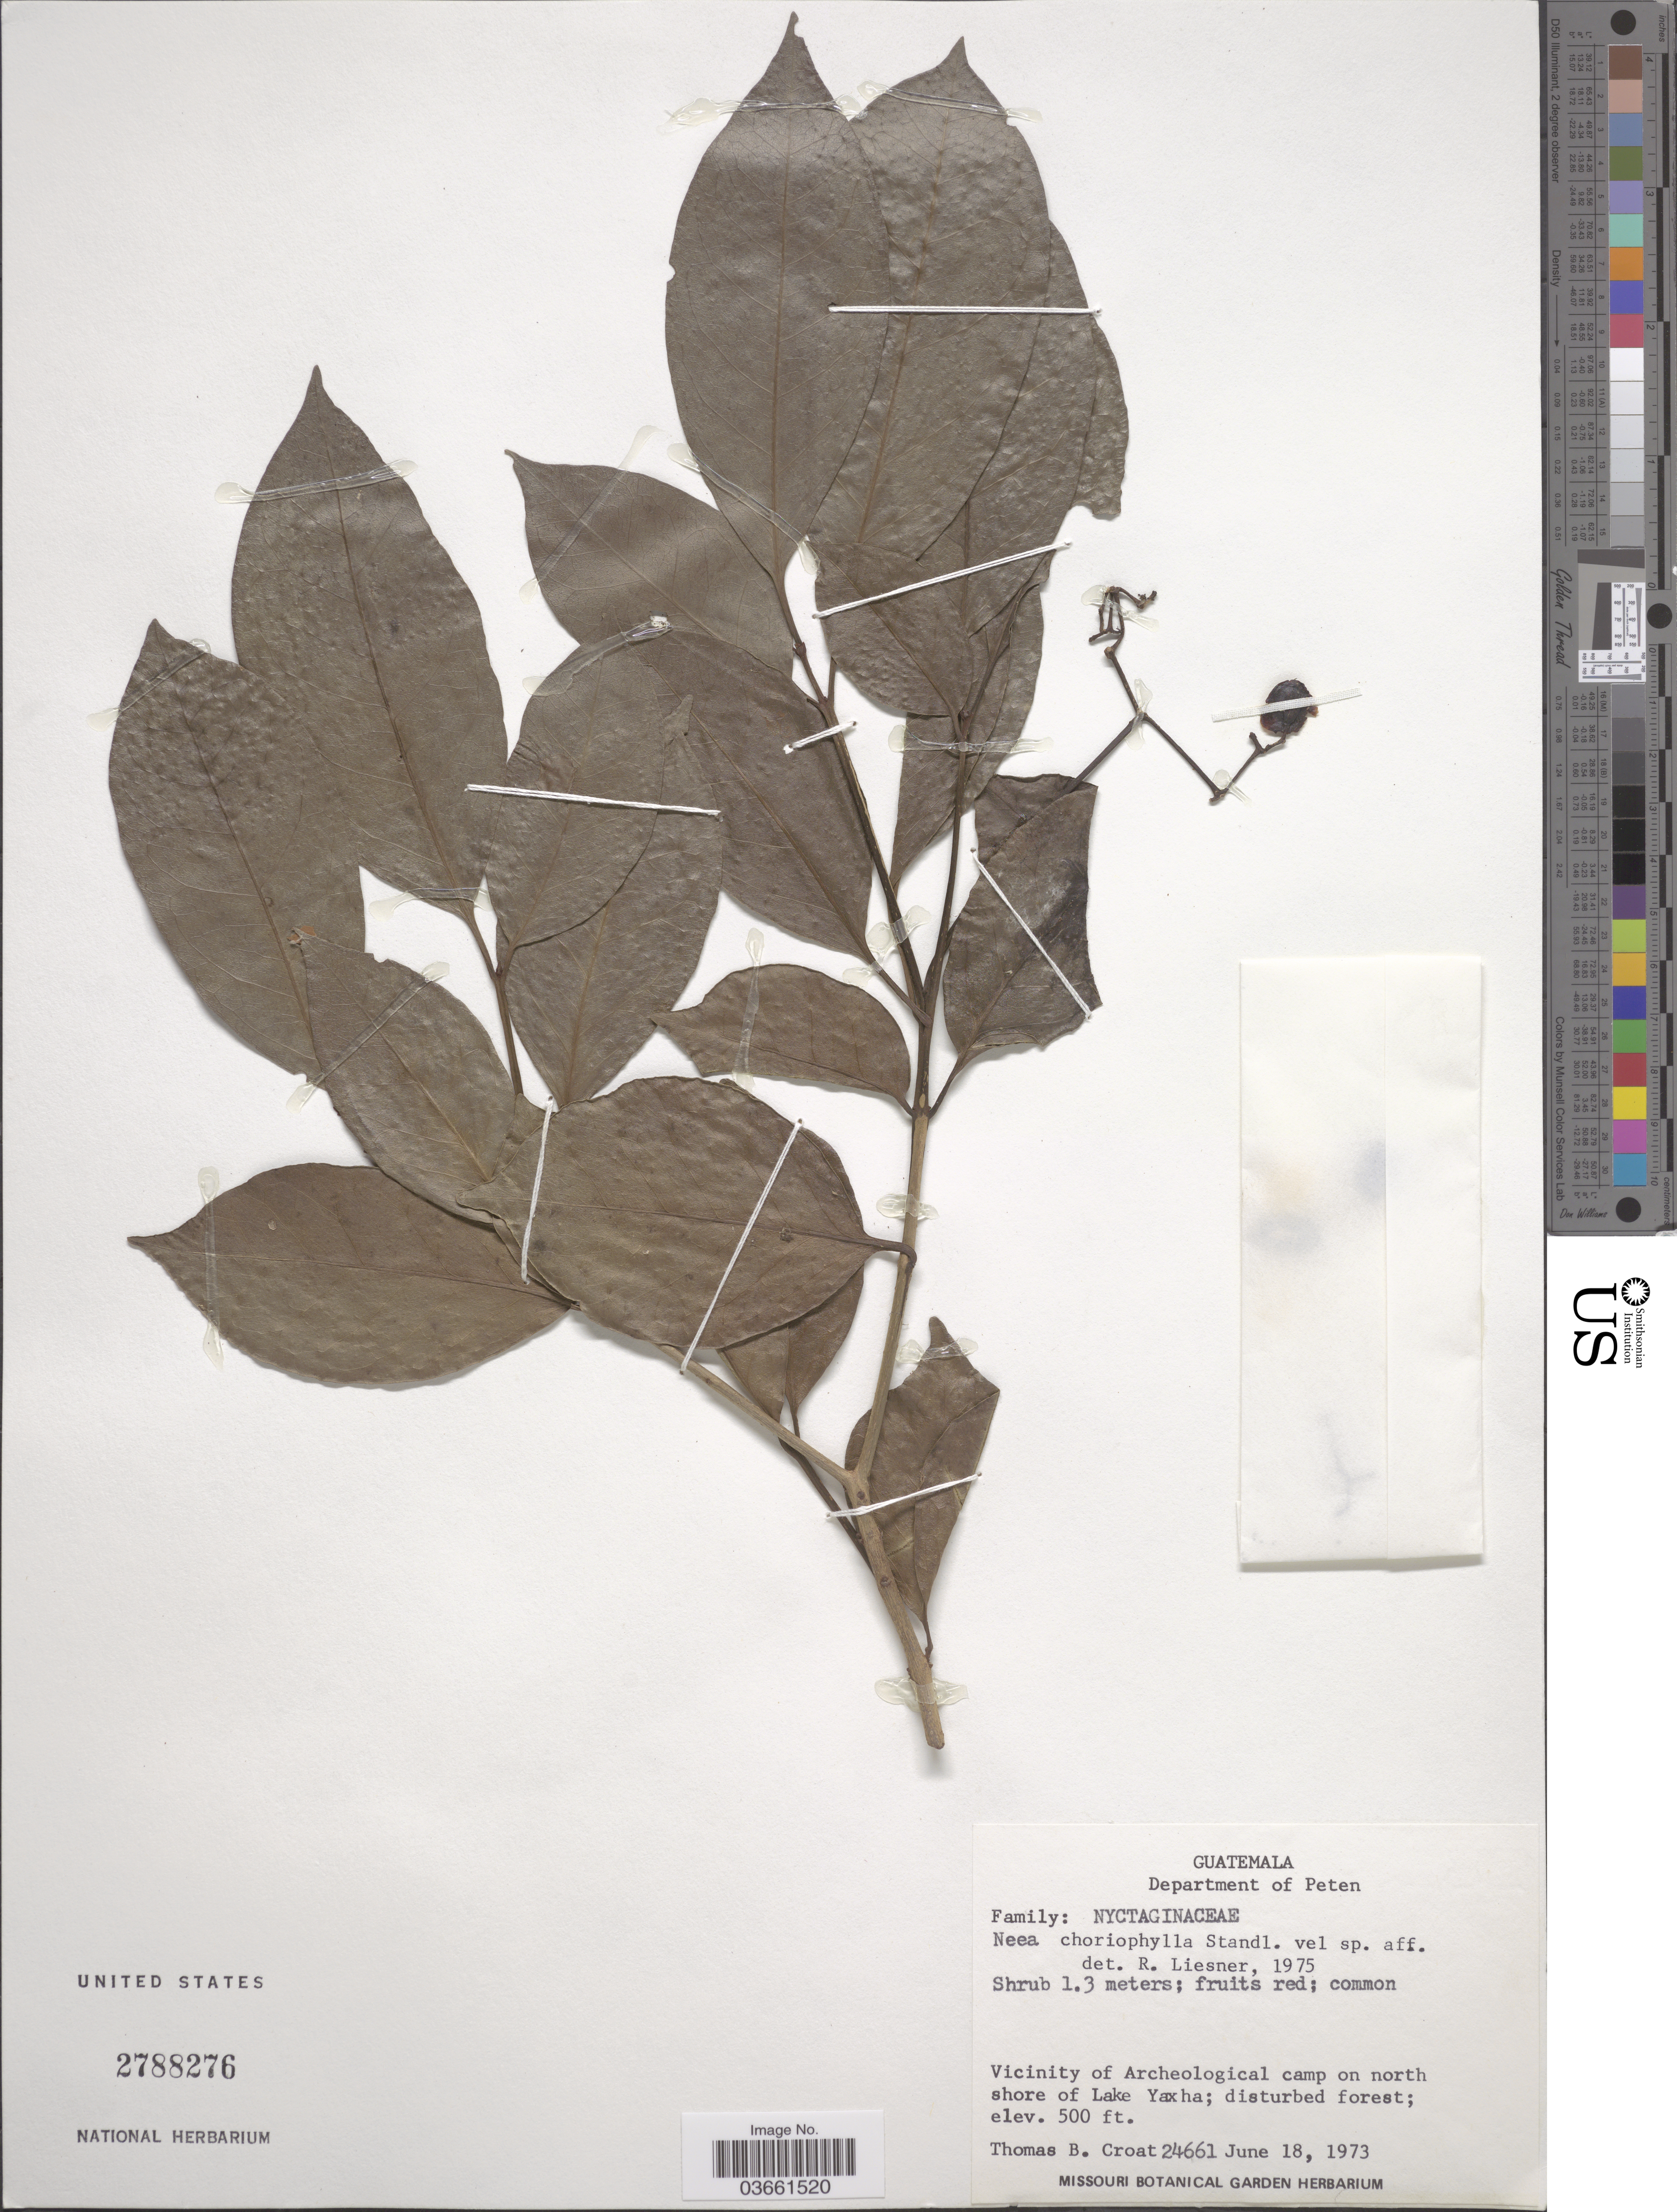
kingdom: Plantae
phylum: Tracheophyta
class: Magnoliopsida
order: Caryophyllales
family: Nyctaginaceae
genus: Neea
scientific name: Neea choriophylla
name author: Standl.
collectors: T. B. Croat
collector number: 24661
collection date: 1973-06-18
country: Guatemala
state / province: El Petén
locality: Department of Peten. Vicinity of Archeological camp on north shore of Lake Yaxha.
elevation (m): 152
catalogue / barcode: US 2788276